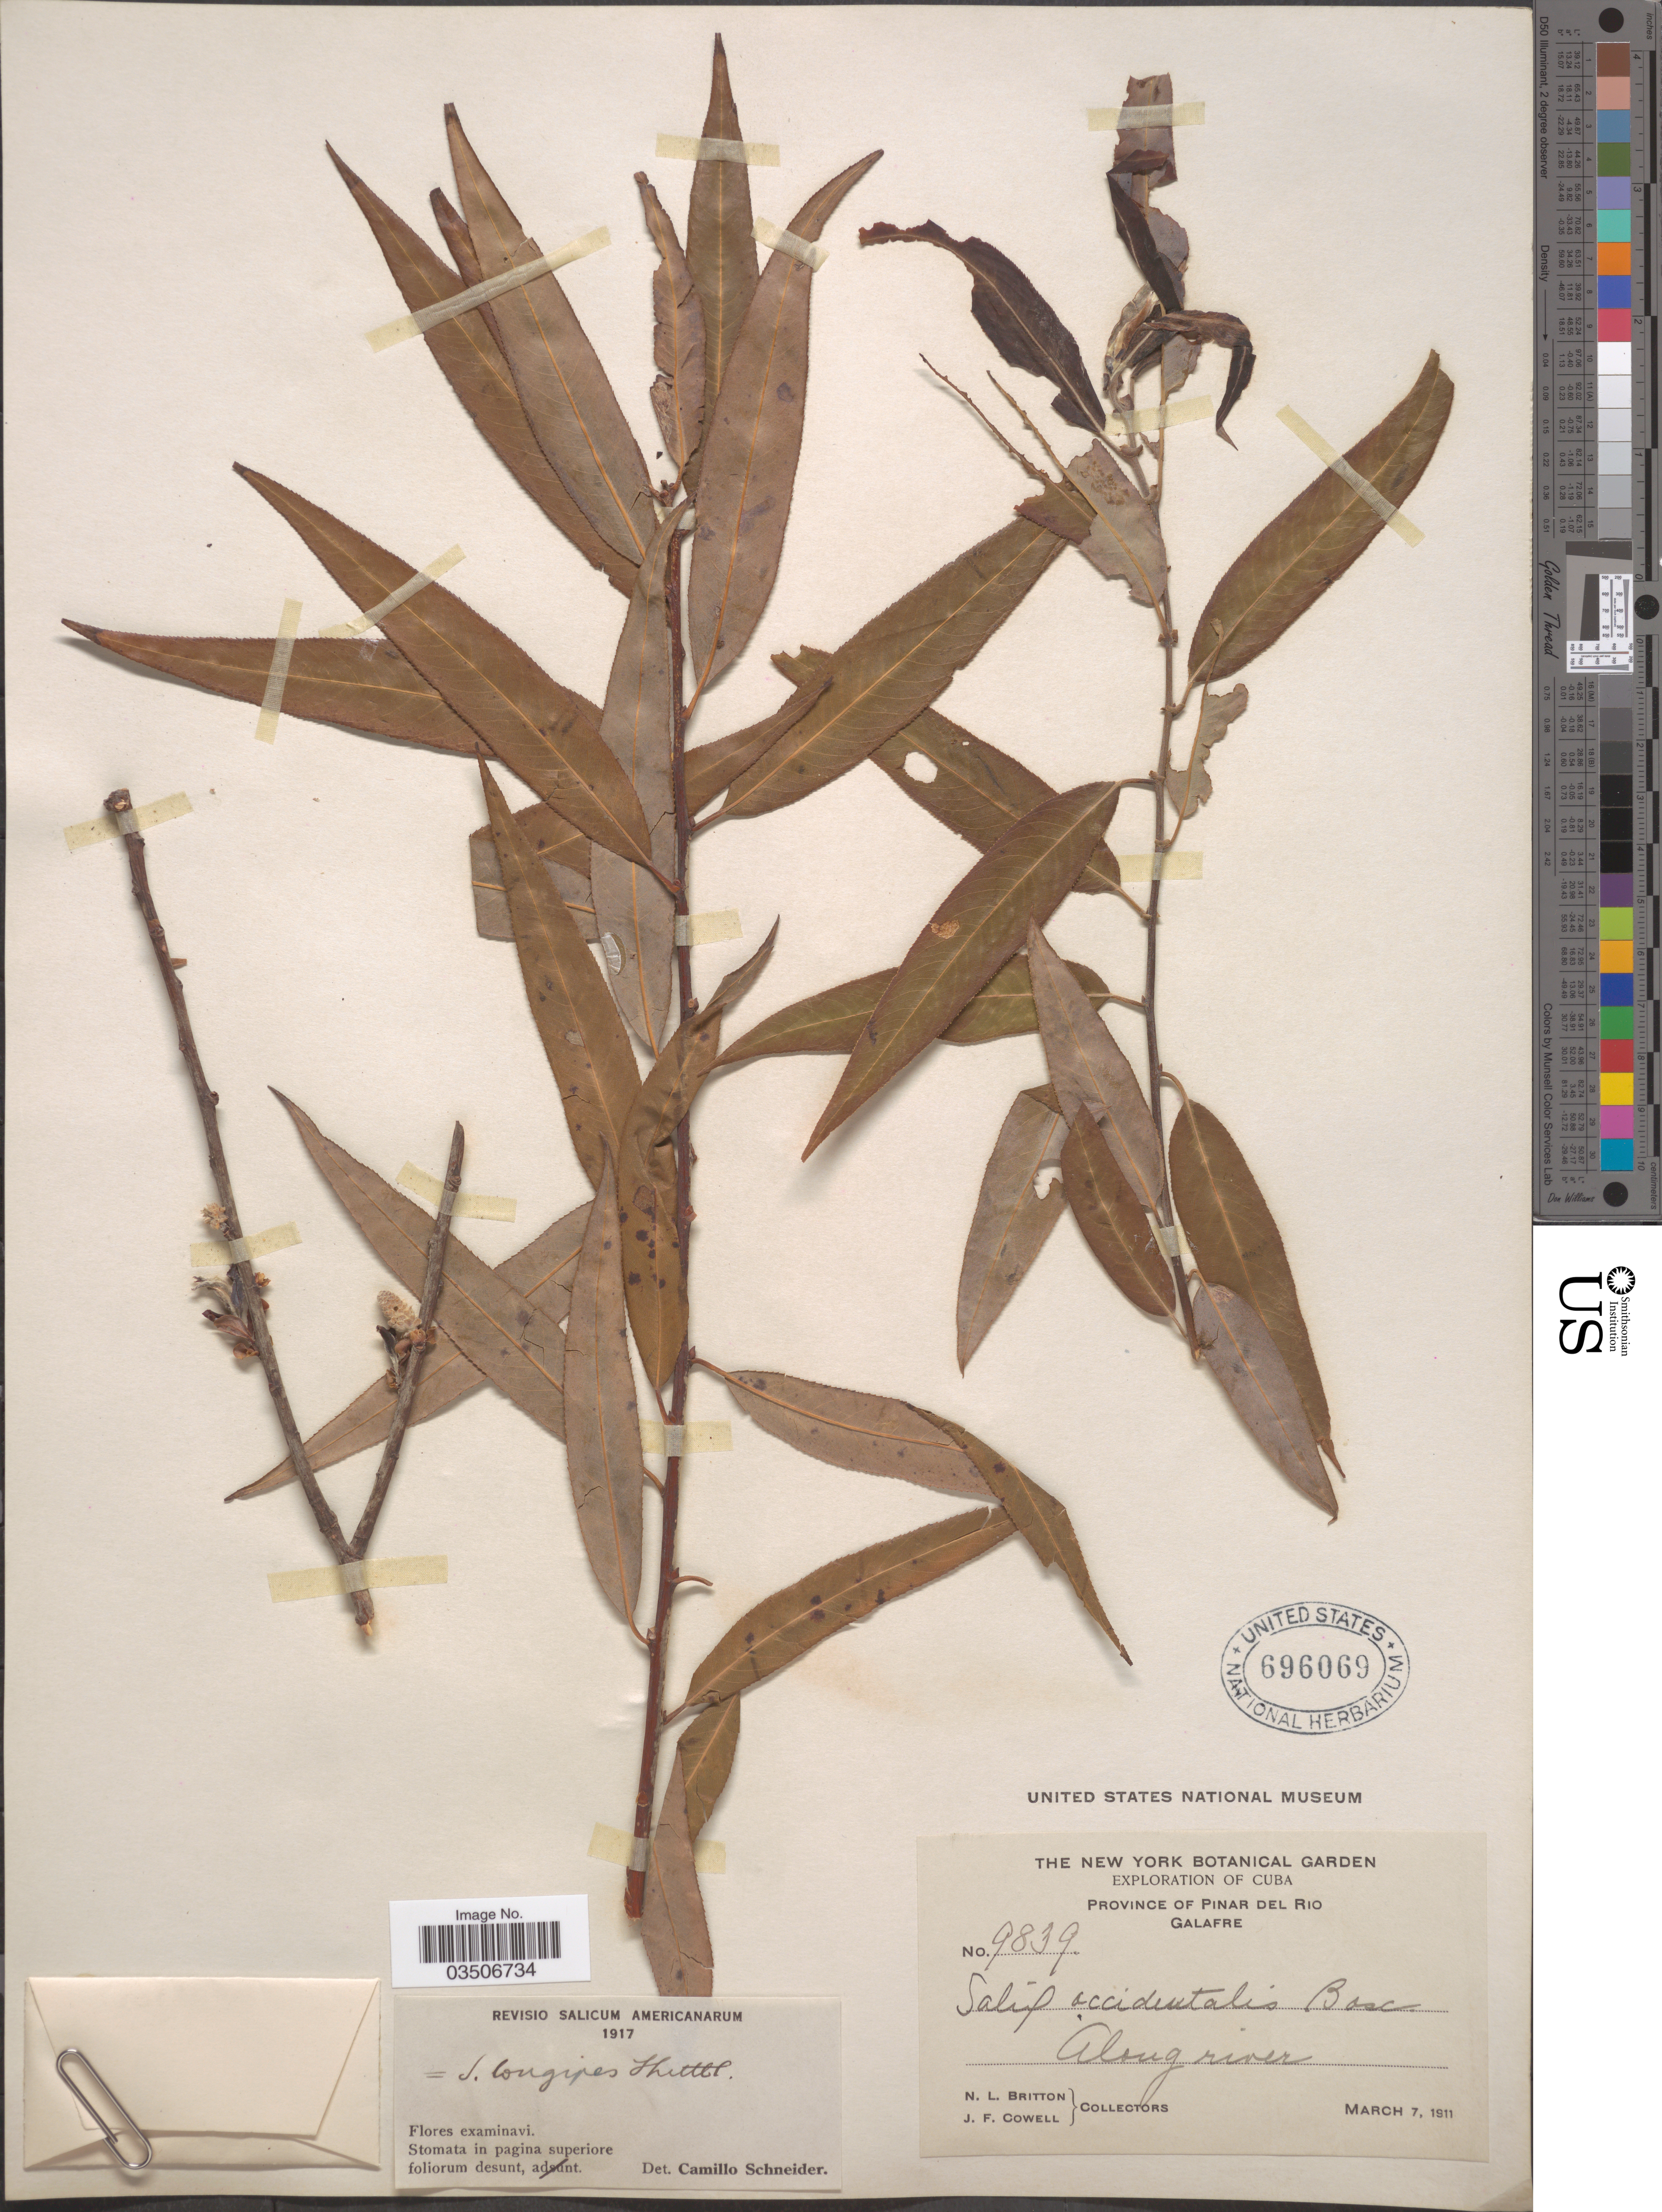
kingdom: Plantae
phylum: Tracheophyta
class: Magnoliopsida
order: Malpighiales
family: Salicaceae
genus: Salix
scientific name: Salix longipes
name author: Shuttlew. ex Andersson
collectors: N. Britton & J. F. Cowell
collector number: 9839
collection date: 1911-03-07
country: Cuba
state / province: Pinar del Río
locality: Province of Pinar del Rio. Galafre. Along river.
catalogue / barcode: US 696069